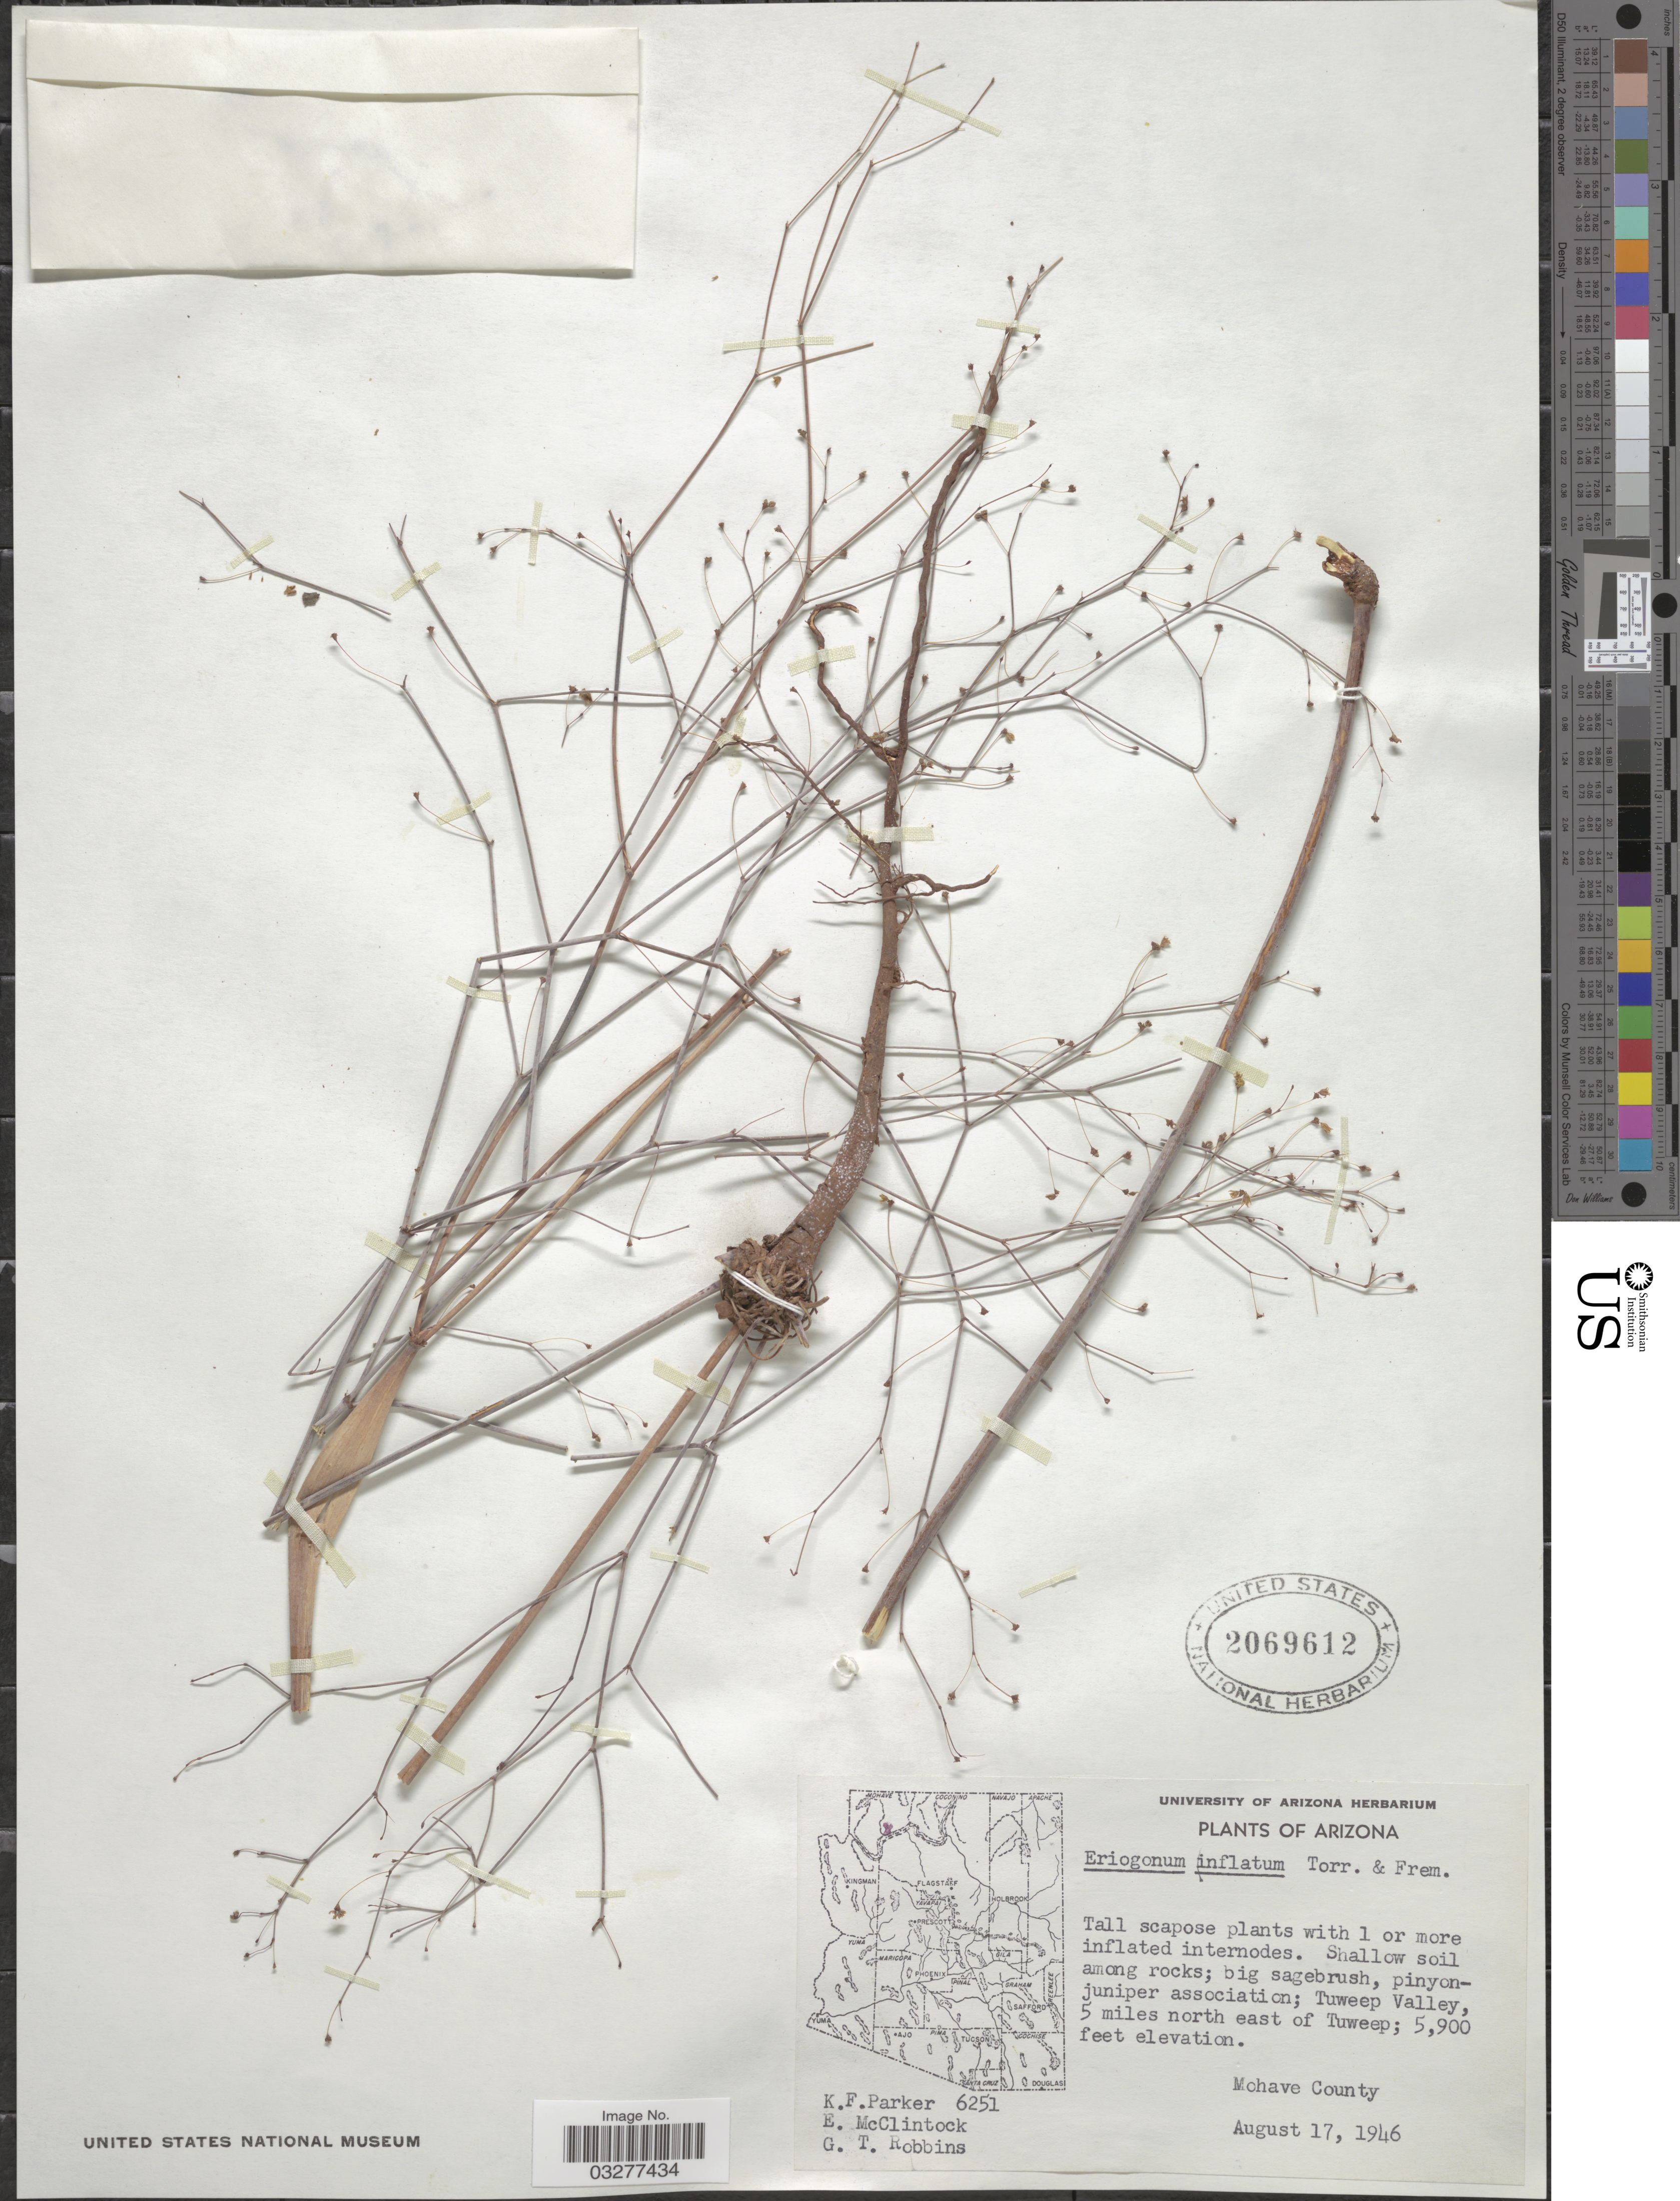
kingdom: Plantae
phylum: Tracheophyta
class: Magnoliopsida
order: Caryophyllales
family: Polygonaceae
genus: Eriogonum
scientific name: Eriogonum inflatum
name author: Torr. & Frém.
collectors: K. F. Parker, E. McClintock & G. T. Robbins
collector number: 6251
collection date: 1946-08-17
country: United States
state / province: Arizona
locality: Tuweep Valley, 5 miles north east of Tuweep. Mohave County.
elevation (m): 1798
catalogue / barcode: US 2069612